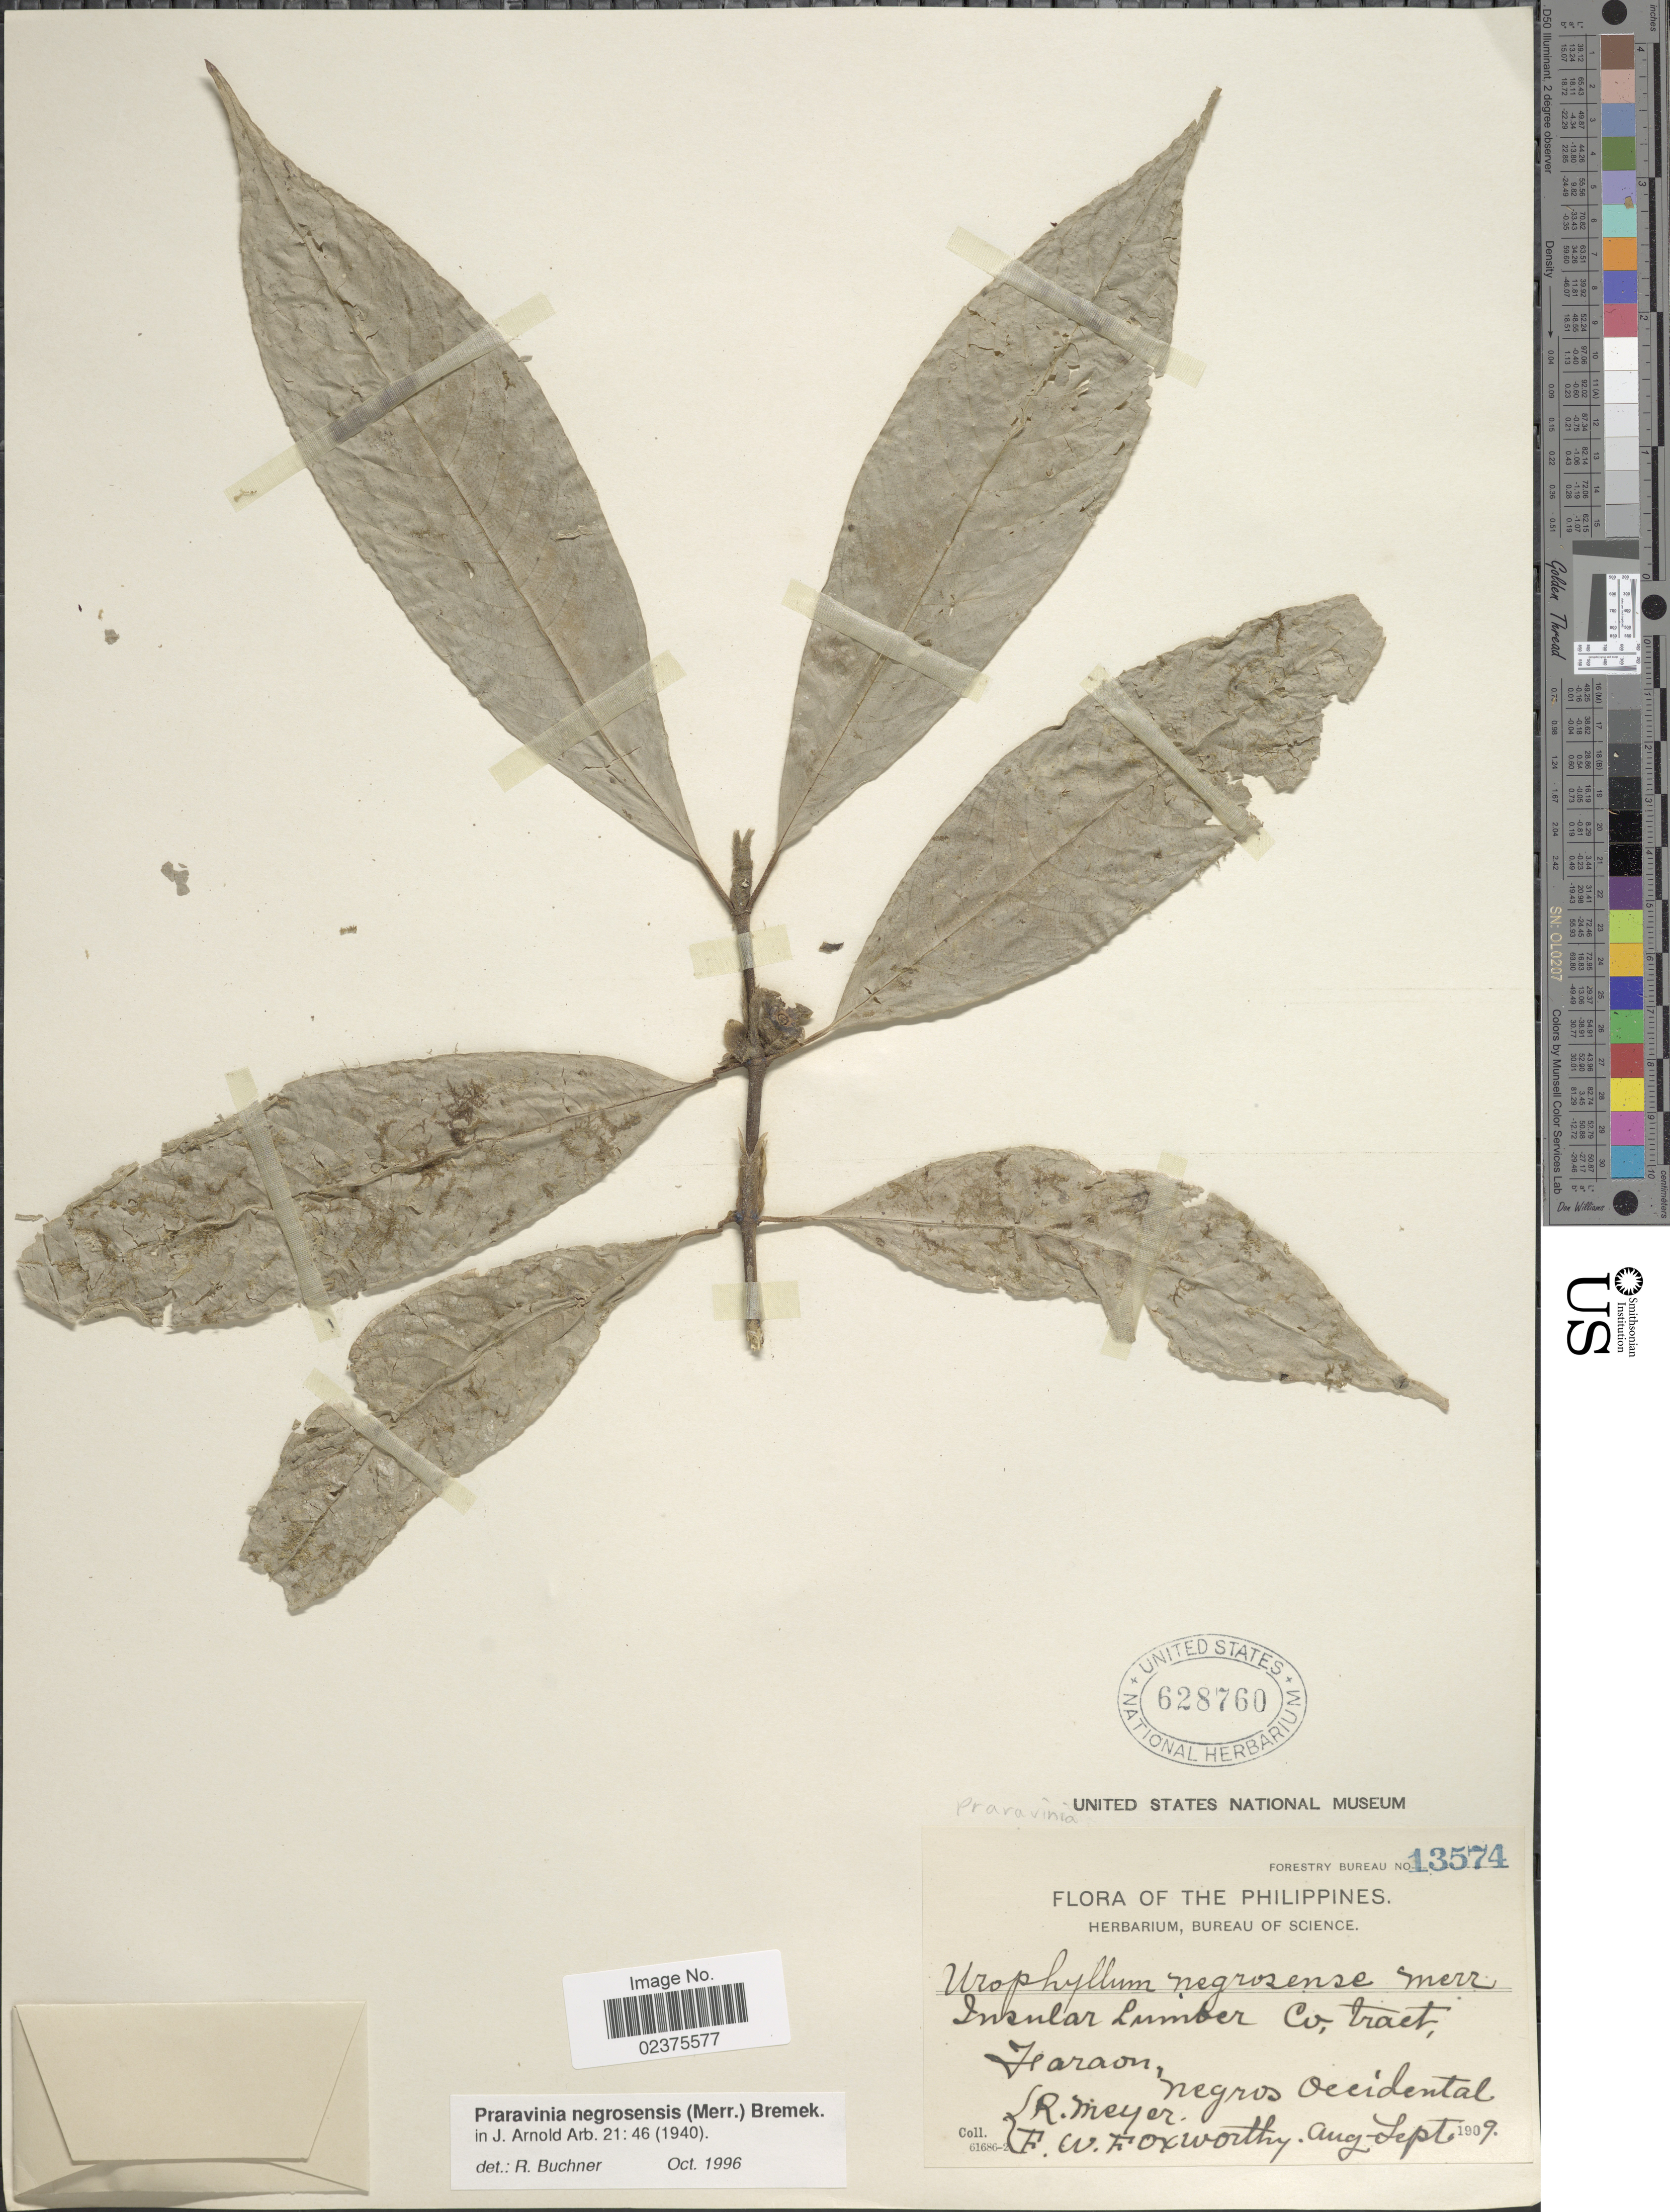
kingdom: Plantae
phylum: Tracheophyta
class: Magnoliopsida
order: Gentianales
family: Rubiaceae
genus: Praravinia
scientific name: Praravinia negrosensis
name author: (Merr.) Bremek.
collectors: R. Meyer & F. W. Foxworthy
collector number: Forestry Bureau 13574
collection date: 1909-08/1909-09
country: Philippines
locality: Insular Lumber Co. Tract, Haraon, Negros Occidental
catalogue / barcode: US 628760